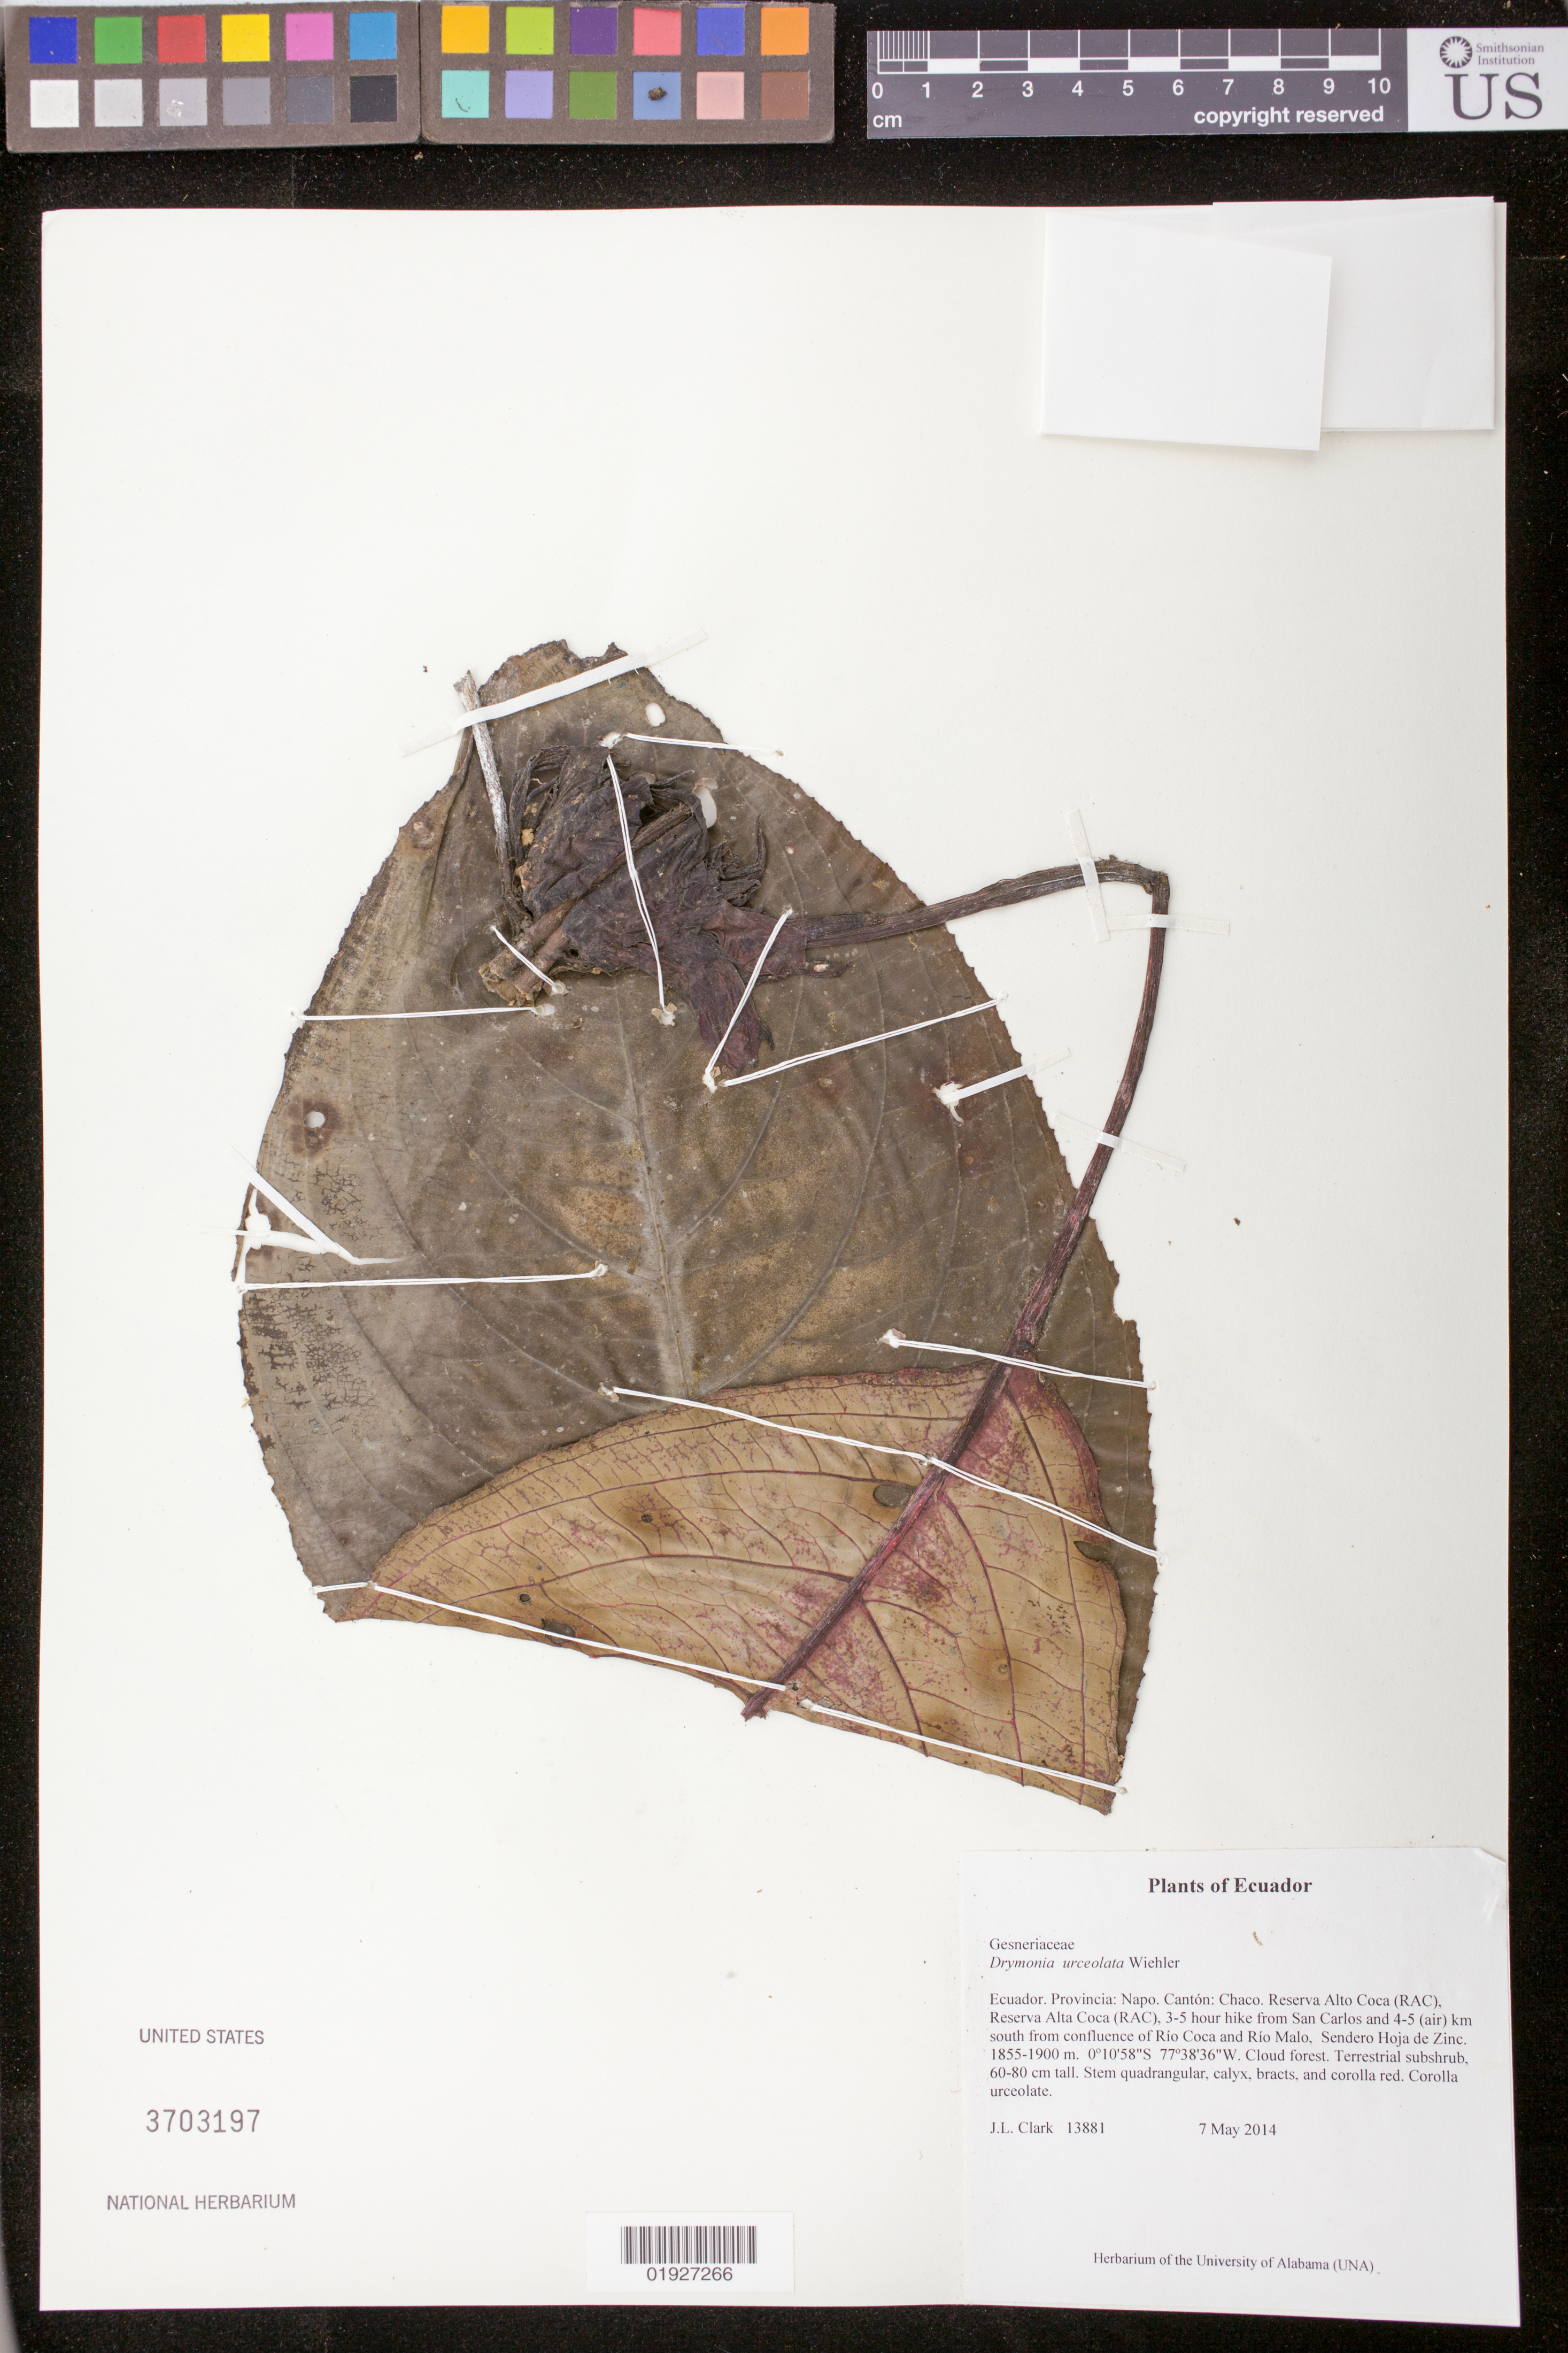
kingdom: Plantae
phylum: Tracheophyta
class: Magnoliopsida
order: Lamiales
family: Gesneriaceae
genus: Drymonia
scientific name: Drymonia urceolata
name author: Wiehler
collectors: J. L. Clark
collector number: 13881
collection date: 2014-05-07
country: Ecuador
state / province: Napo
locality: Reserva Alto Coca (RAC), 3-5 hour hike from San Carlos and 4-5 (air) km south from confluence of Rio Coca and Rio Malo, Sendero Hoja de Zinc.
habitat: Cloud forest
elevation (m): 1855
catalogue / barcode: US 3703197